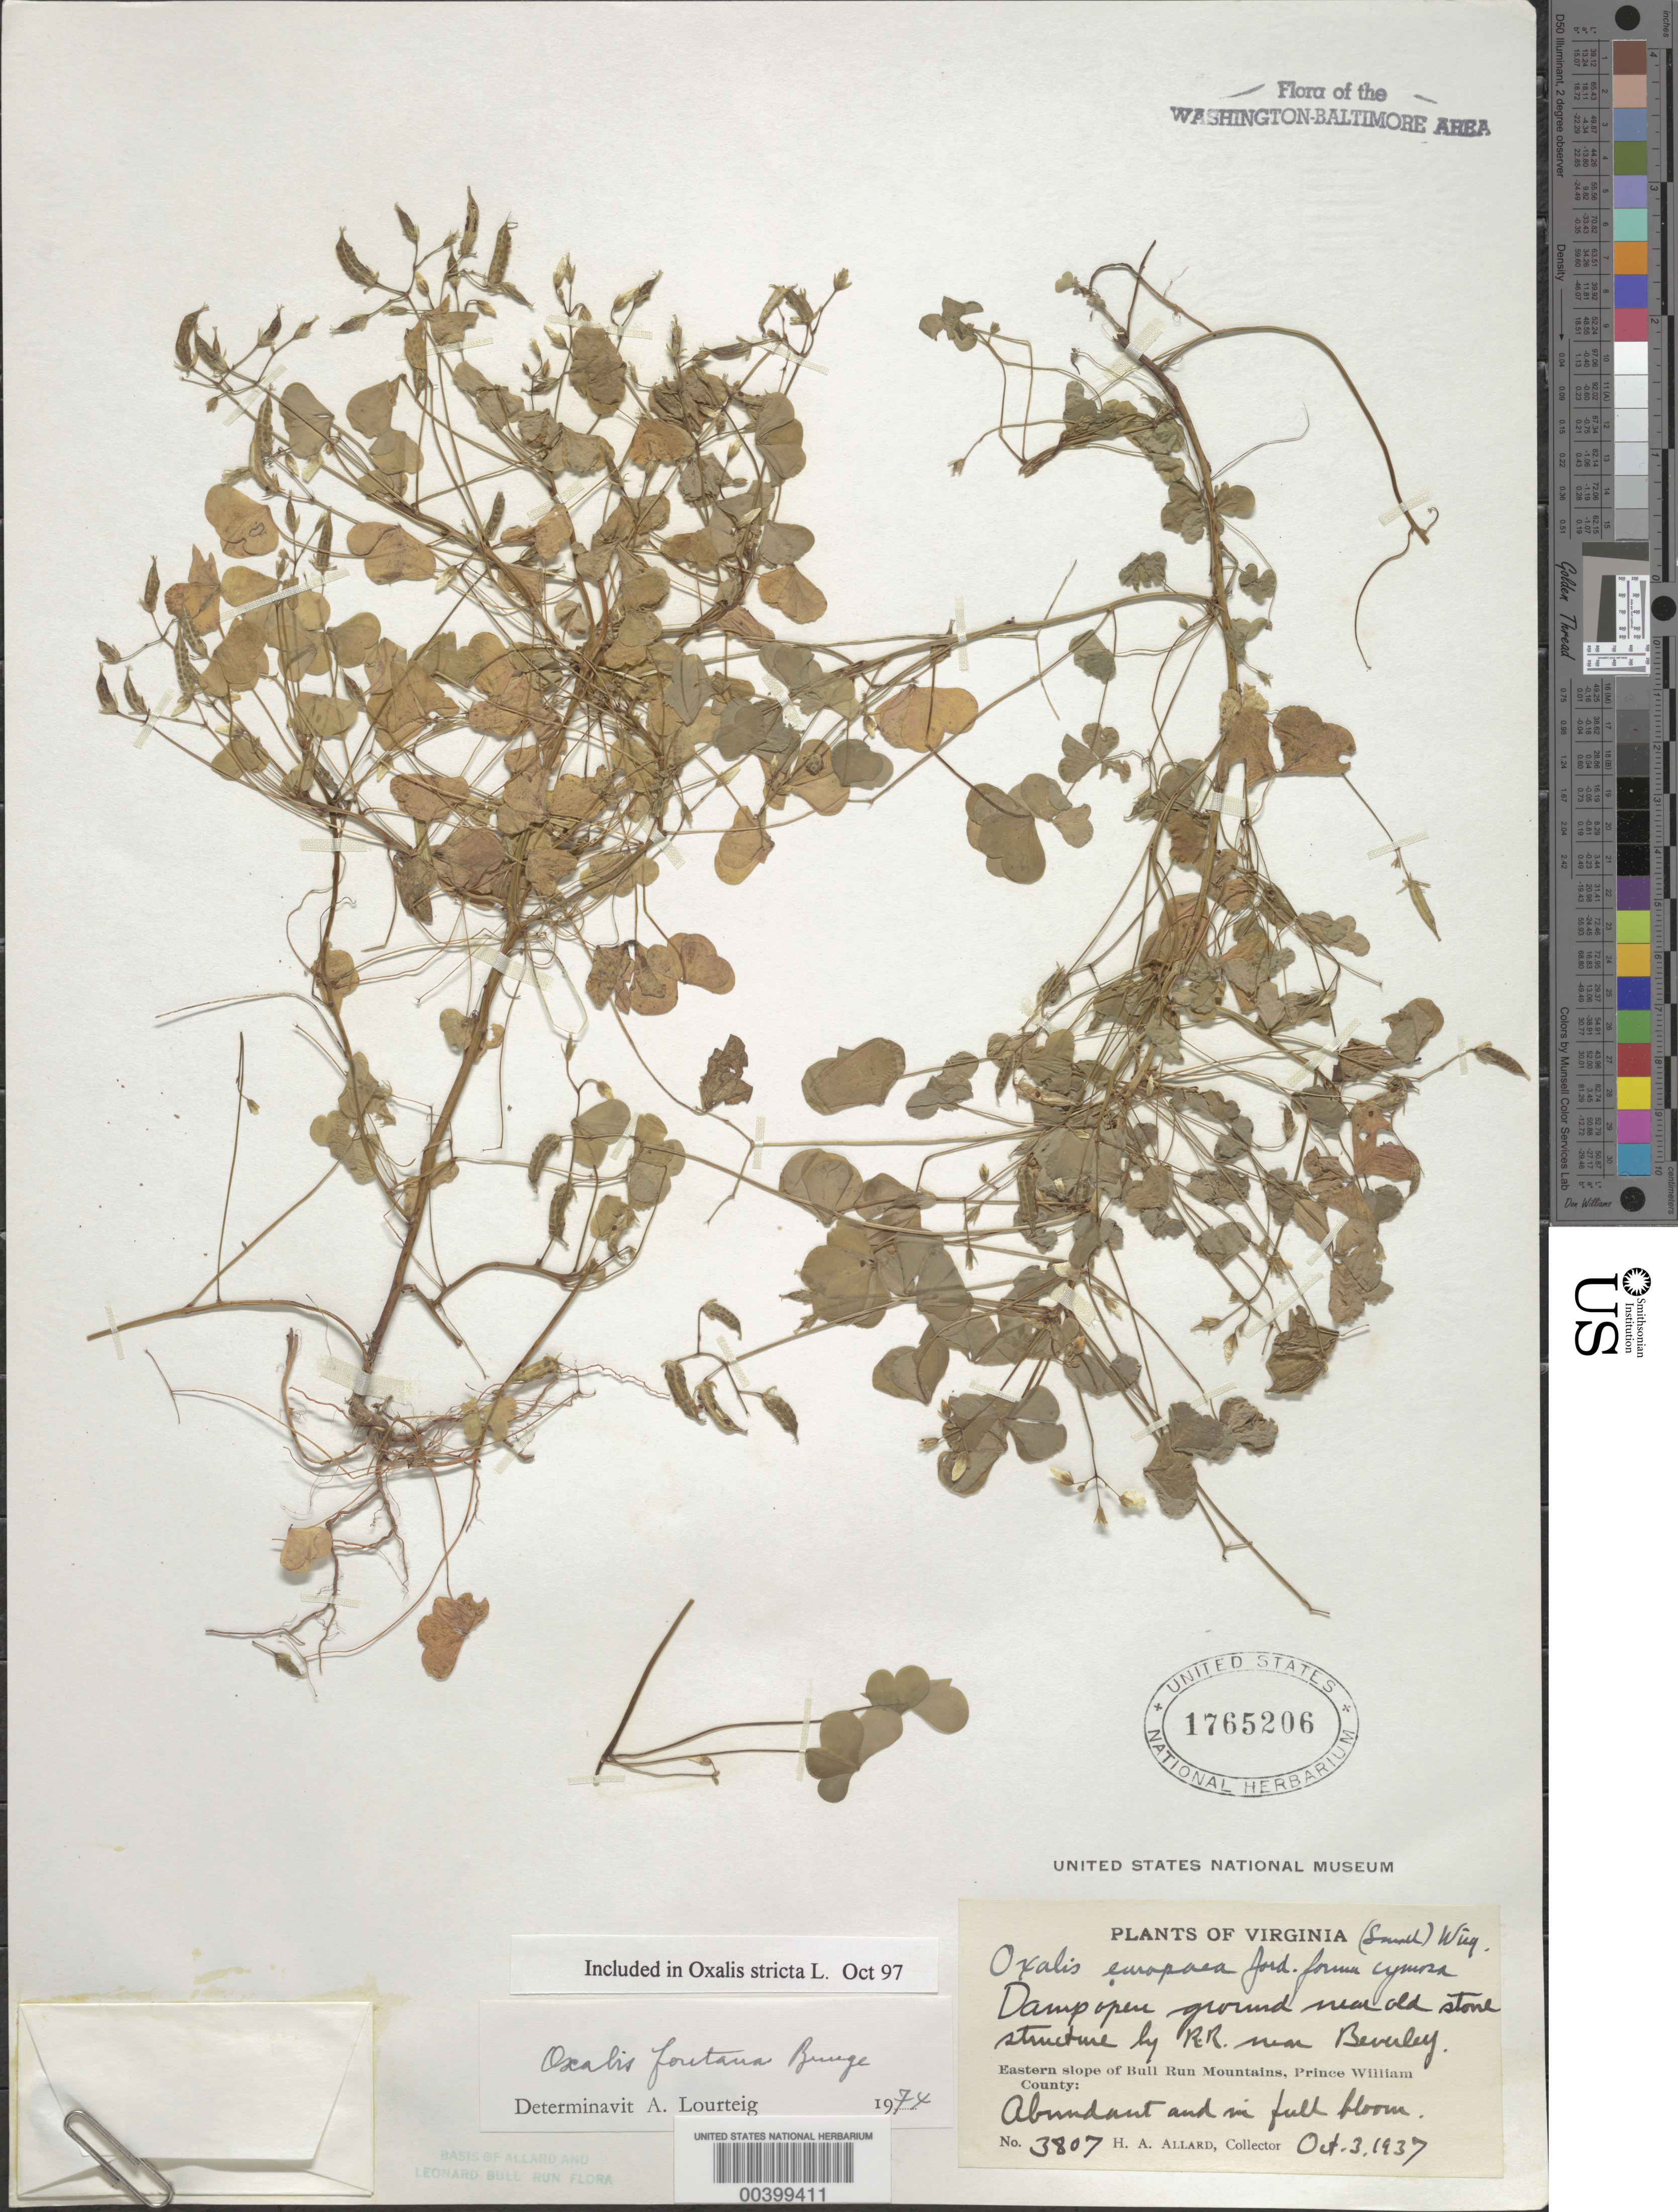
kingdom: Plantae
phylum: Tracheophyta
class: Magnoliopsida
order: Oxalidales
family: Oxalidaceae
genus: Oxalis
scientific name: Oxalis stricta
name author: L.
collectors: H. A. Allard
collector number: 3807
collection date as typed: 03 Oct 1937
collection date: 1937-10-03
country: United States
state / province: Virginia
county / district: Prince William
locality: Railroad, Beverley vicinity Bull Run Mts.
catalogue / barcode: US 1765206